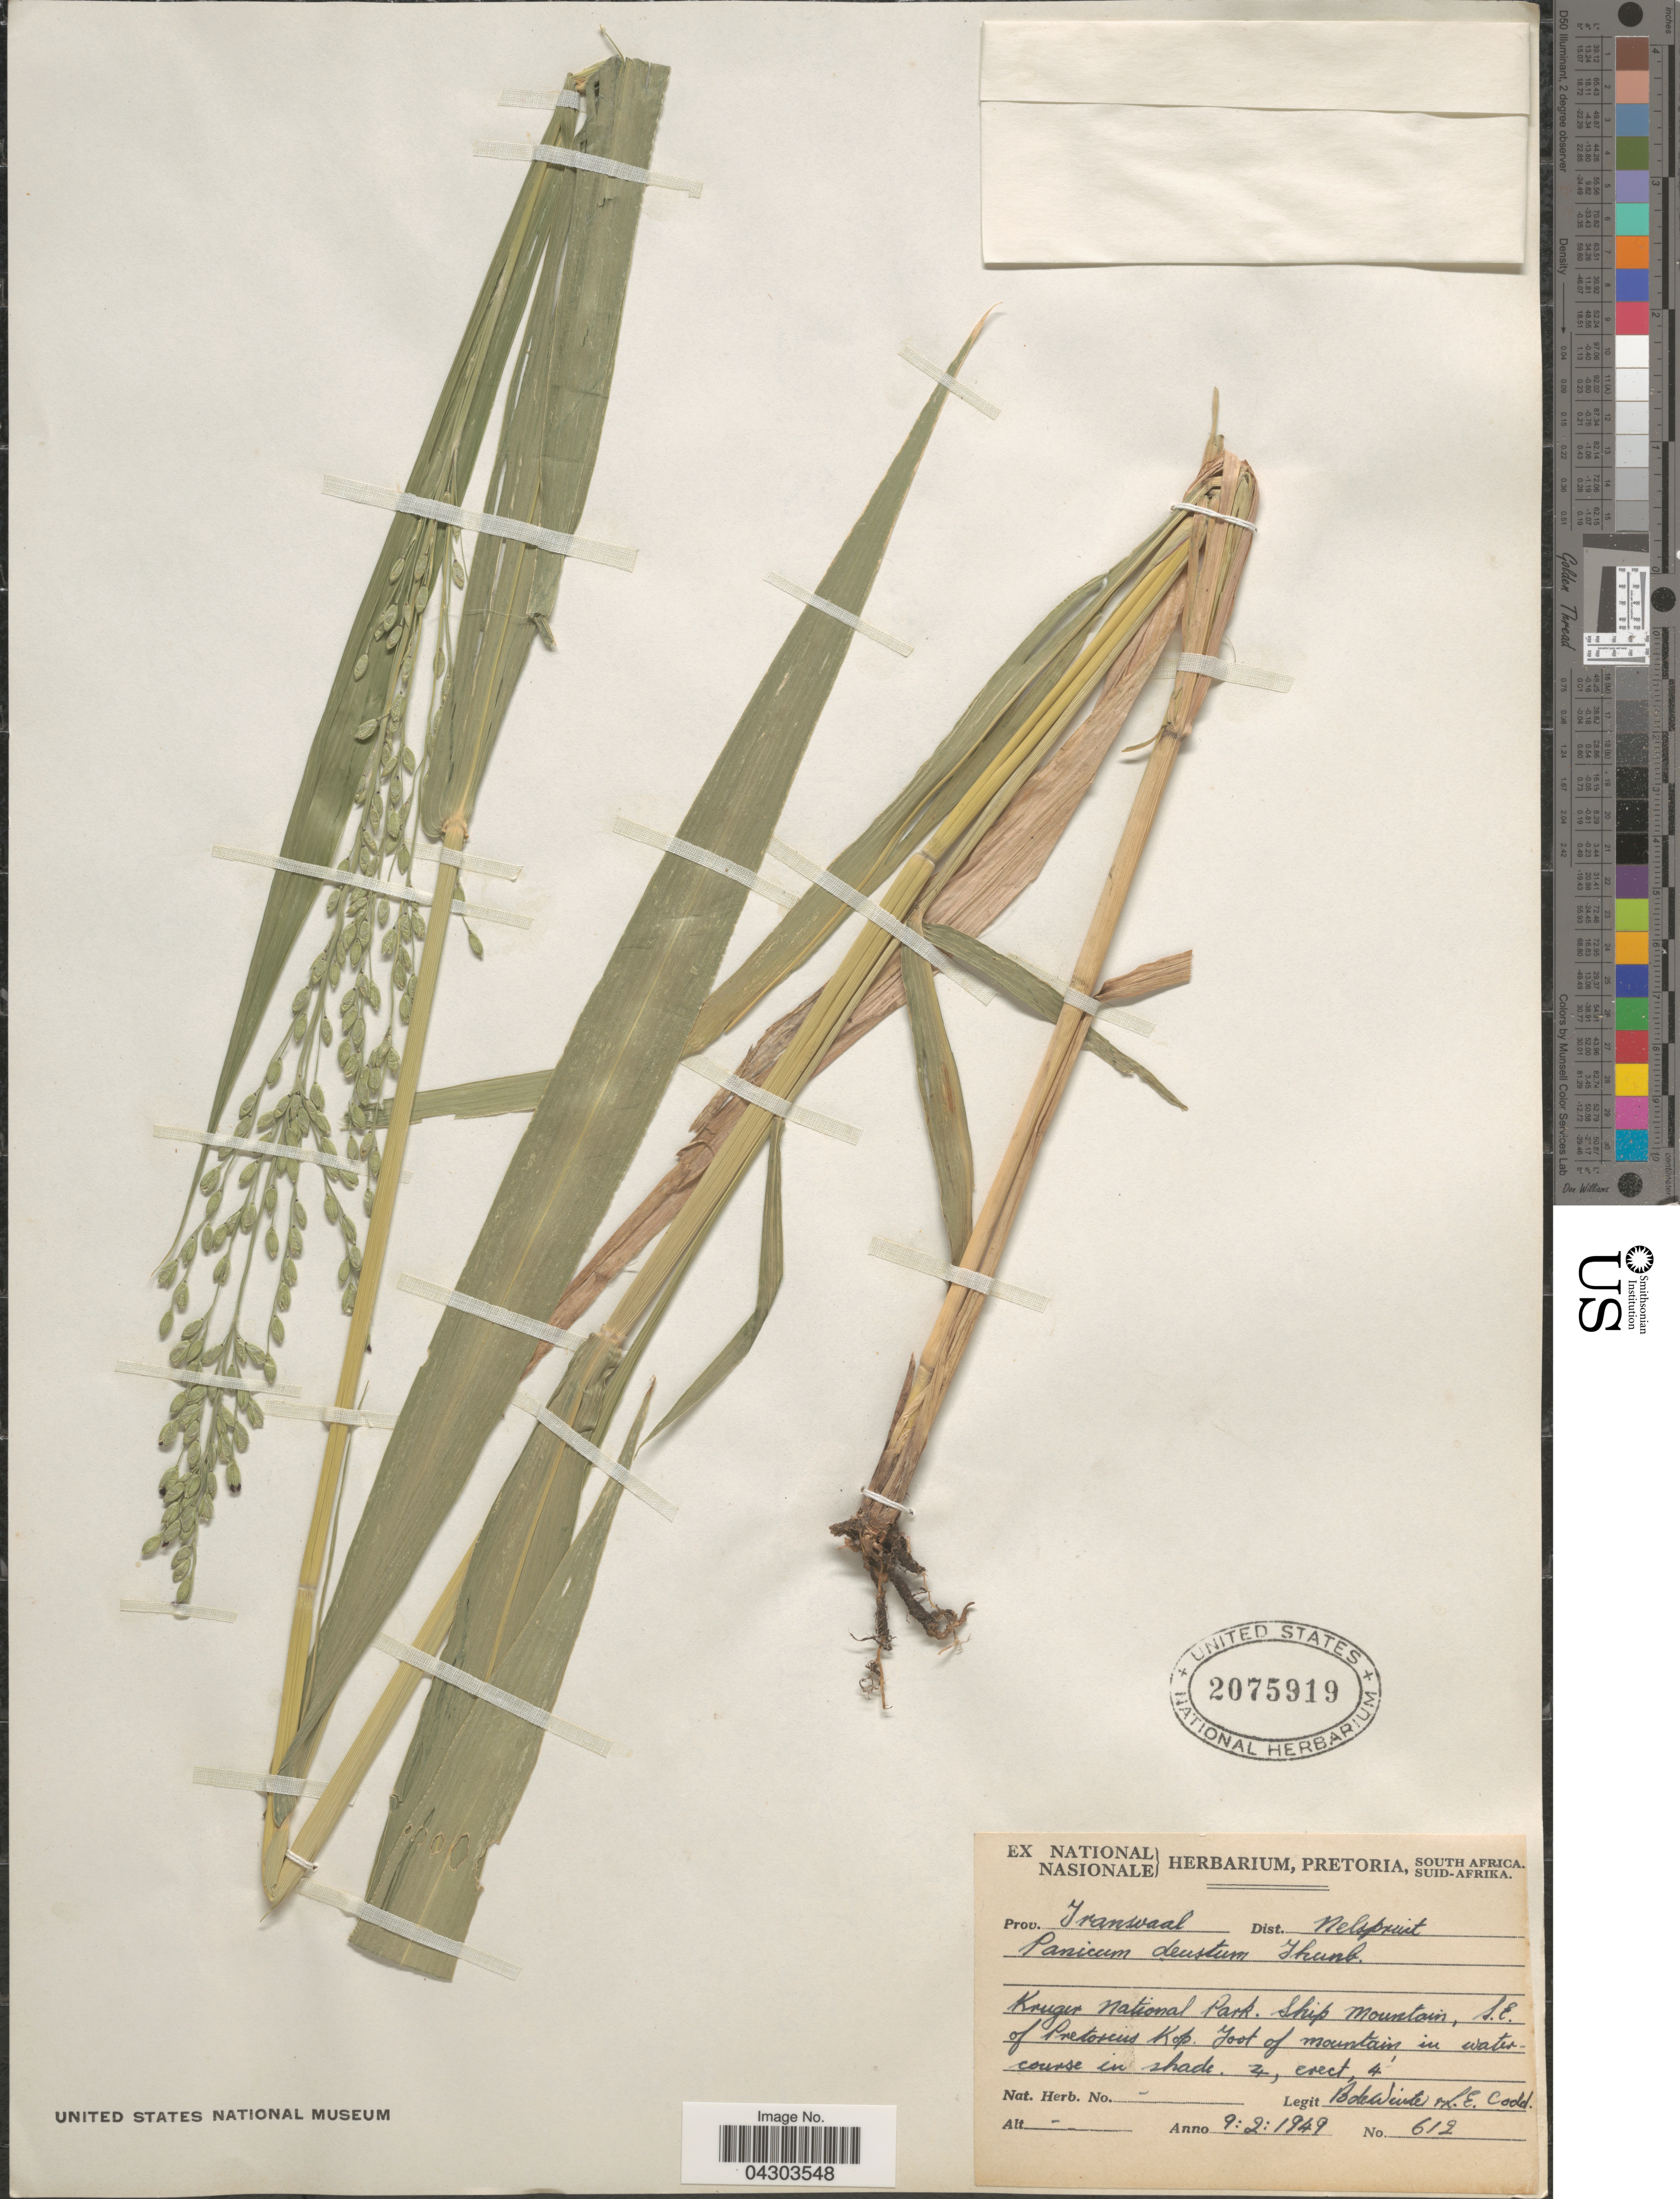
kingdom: Plantae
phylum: Tracheophyta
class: Liliopsida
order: Poales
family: Poaceae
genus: Panicum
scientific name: Panicum deustum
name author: Thunb.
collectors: B. de Winter & L. Codd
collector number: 612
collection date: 1949-02-09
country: South Africa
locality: Prov. Transvaal. Dist. Nelspruit. Kruger National Park. Ship Mountain, S.E. of Pretorius Kop Foot of mountain, in watercourse in shade.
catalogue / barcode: US 2075919